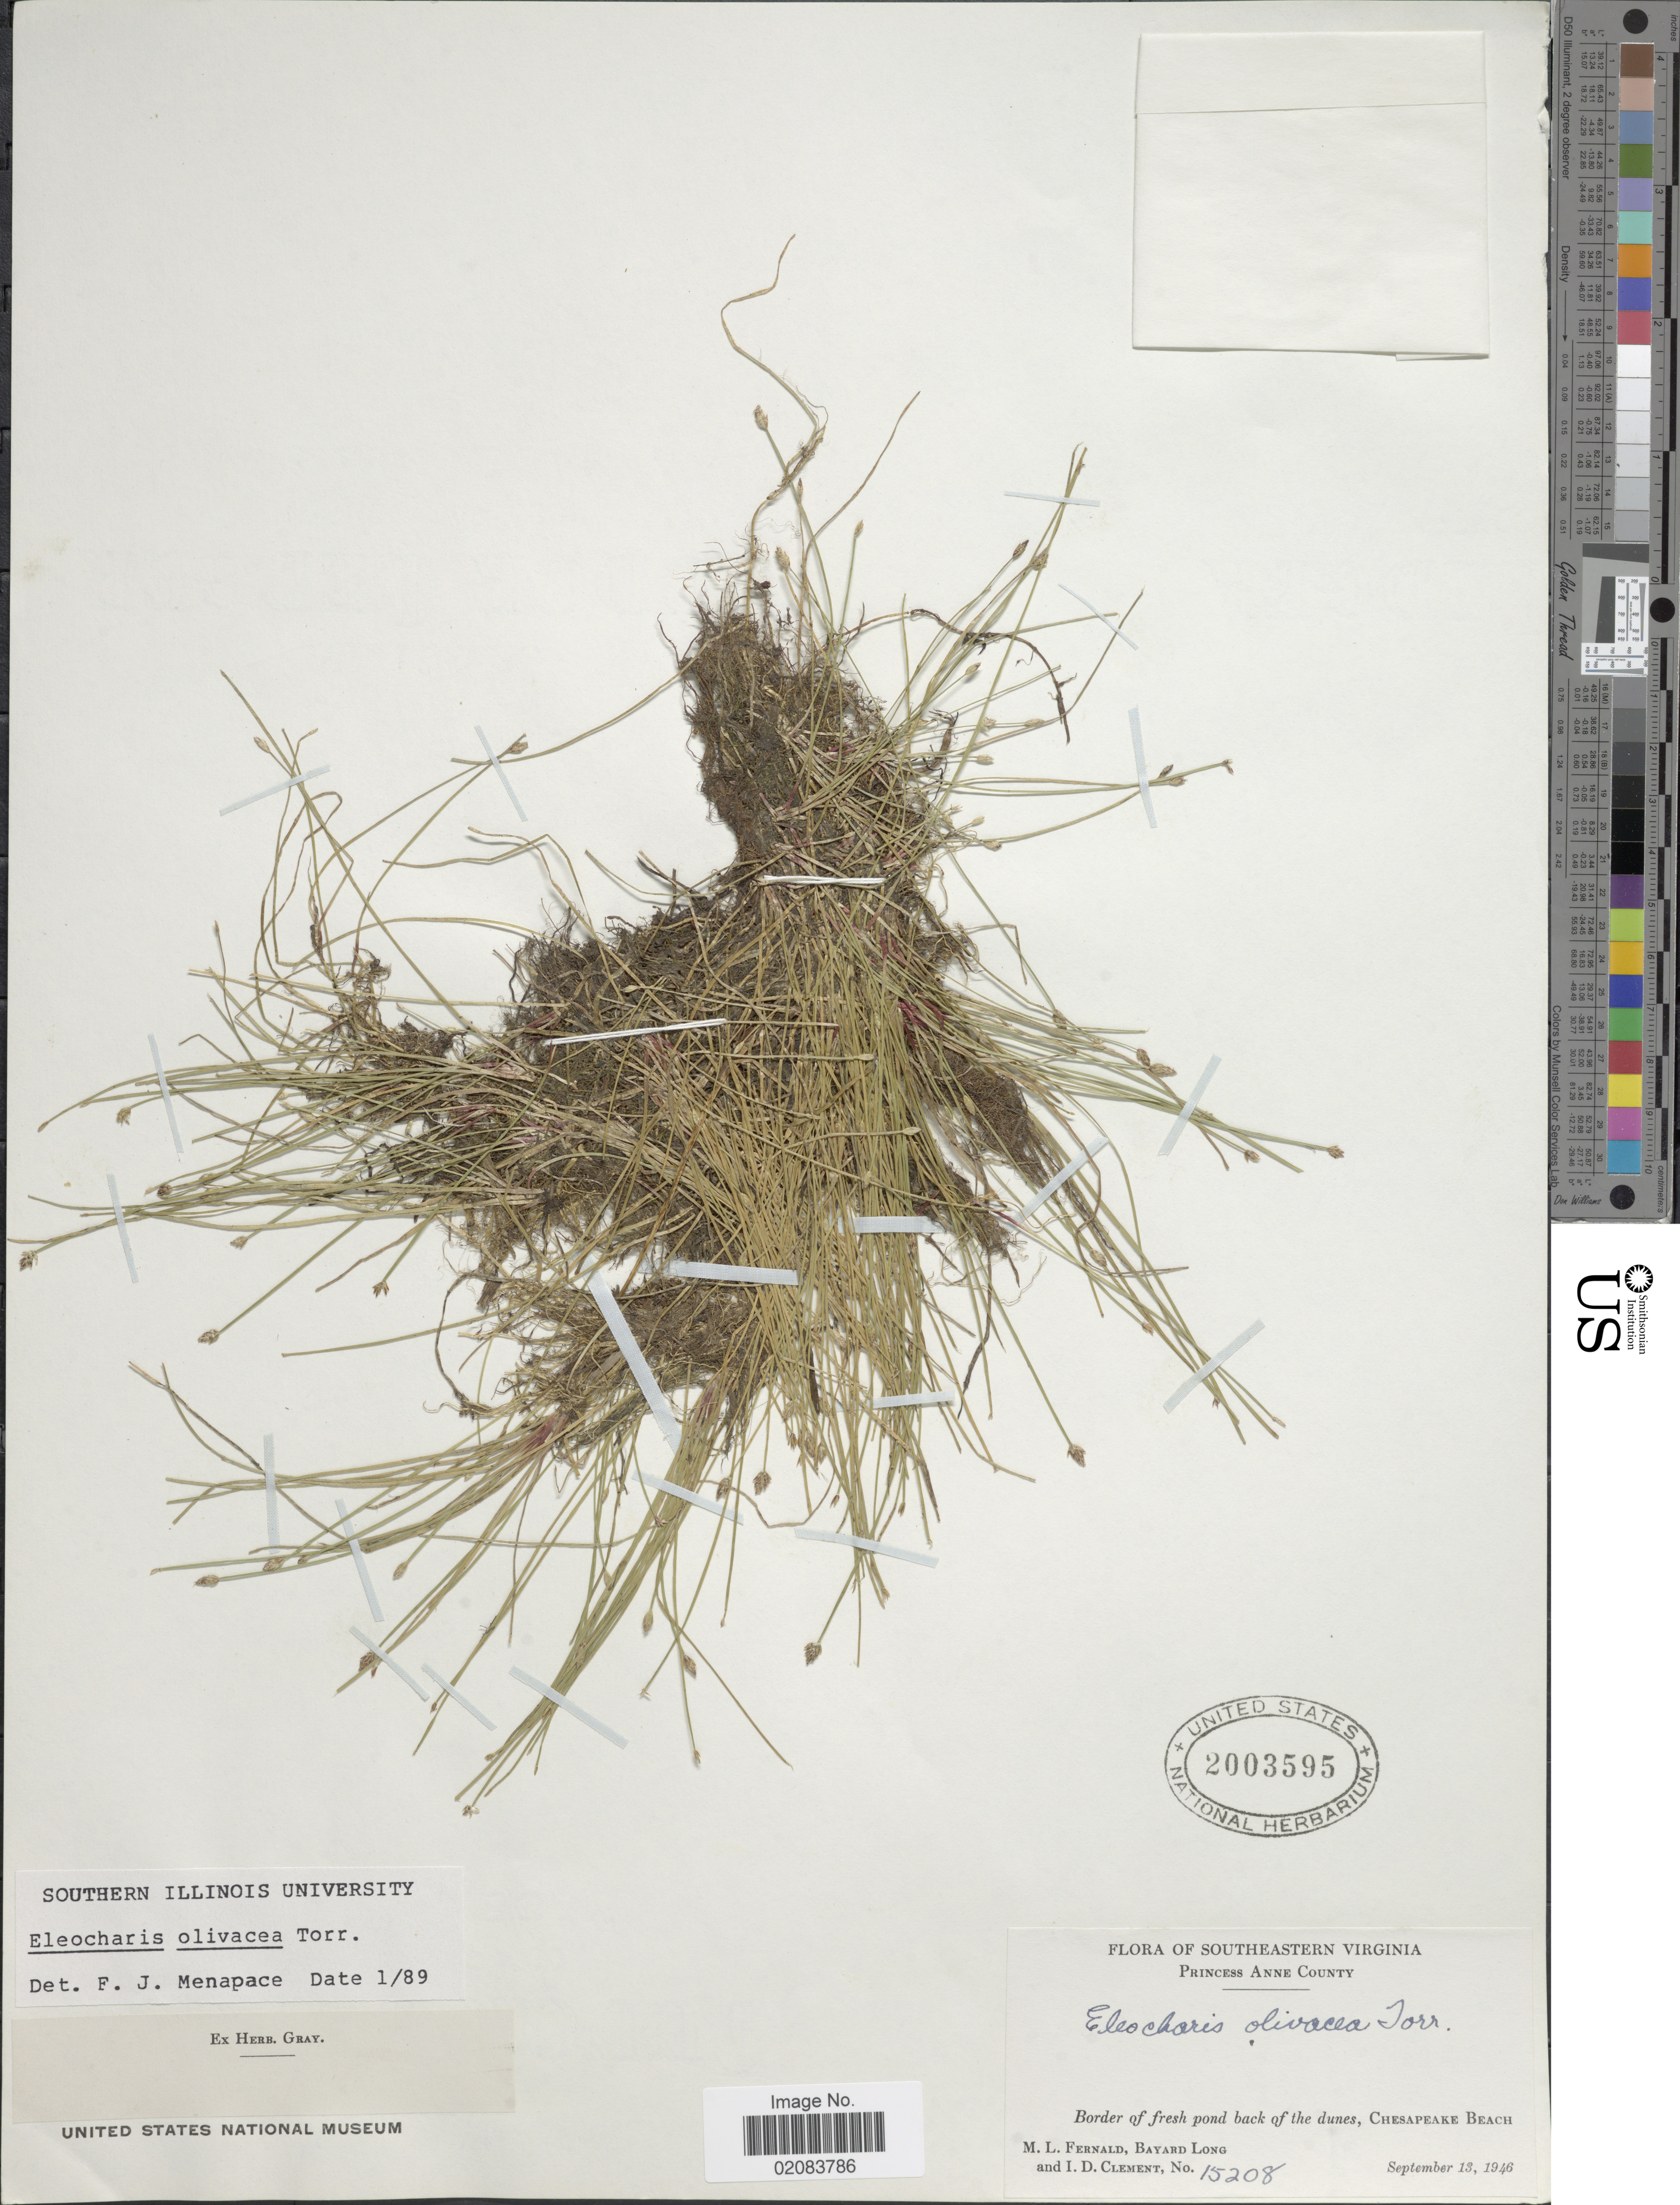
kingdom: Plantae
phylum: Tracheophyta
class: Liliopsida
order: Poales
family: Cyperaceae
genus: Eleocharis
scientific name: Eleocharis olivacea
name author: Torr.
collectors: M. L. Fernald, B. Long & I. Clement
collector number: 15208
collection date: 1946-09-13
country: United States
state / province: Virginia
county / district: City of Virginia Beach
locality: Southeastern Virginia. Princess Anne County. Chesapeake Beach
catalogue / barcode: US 2003595